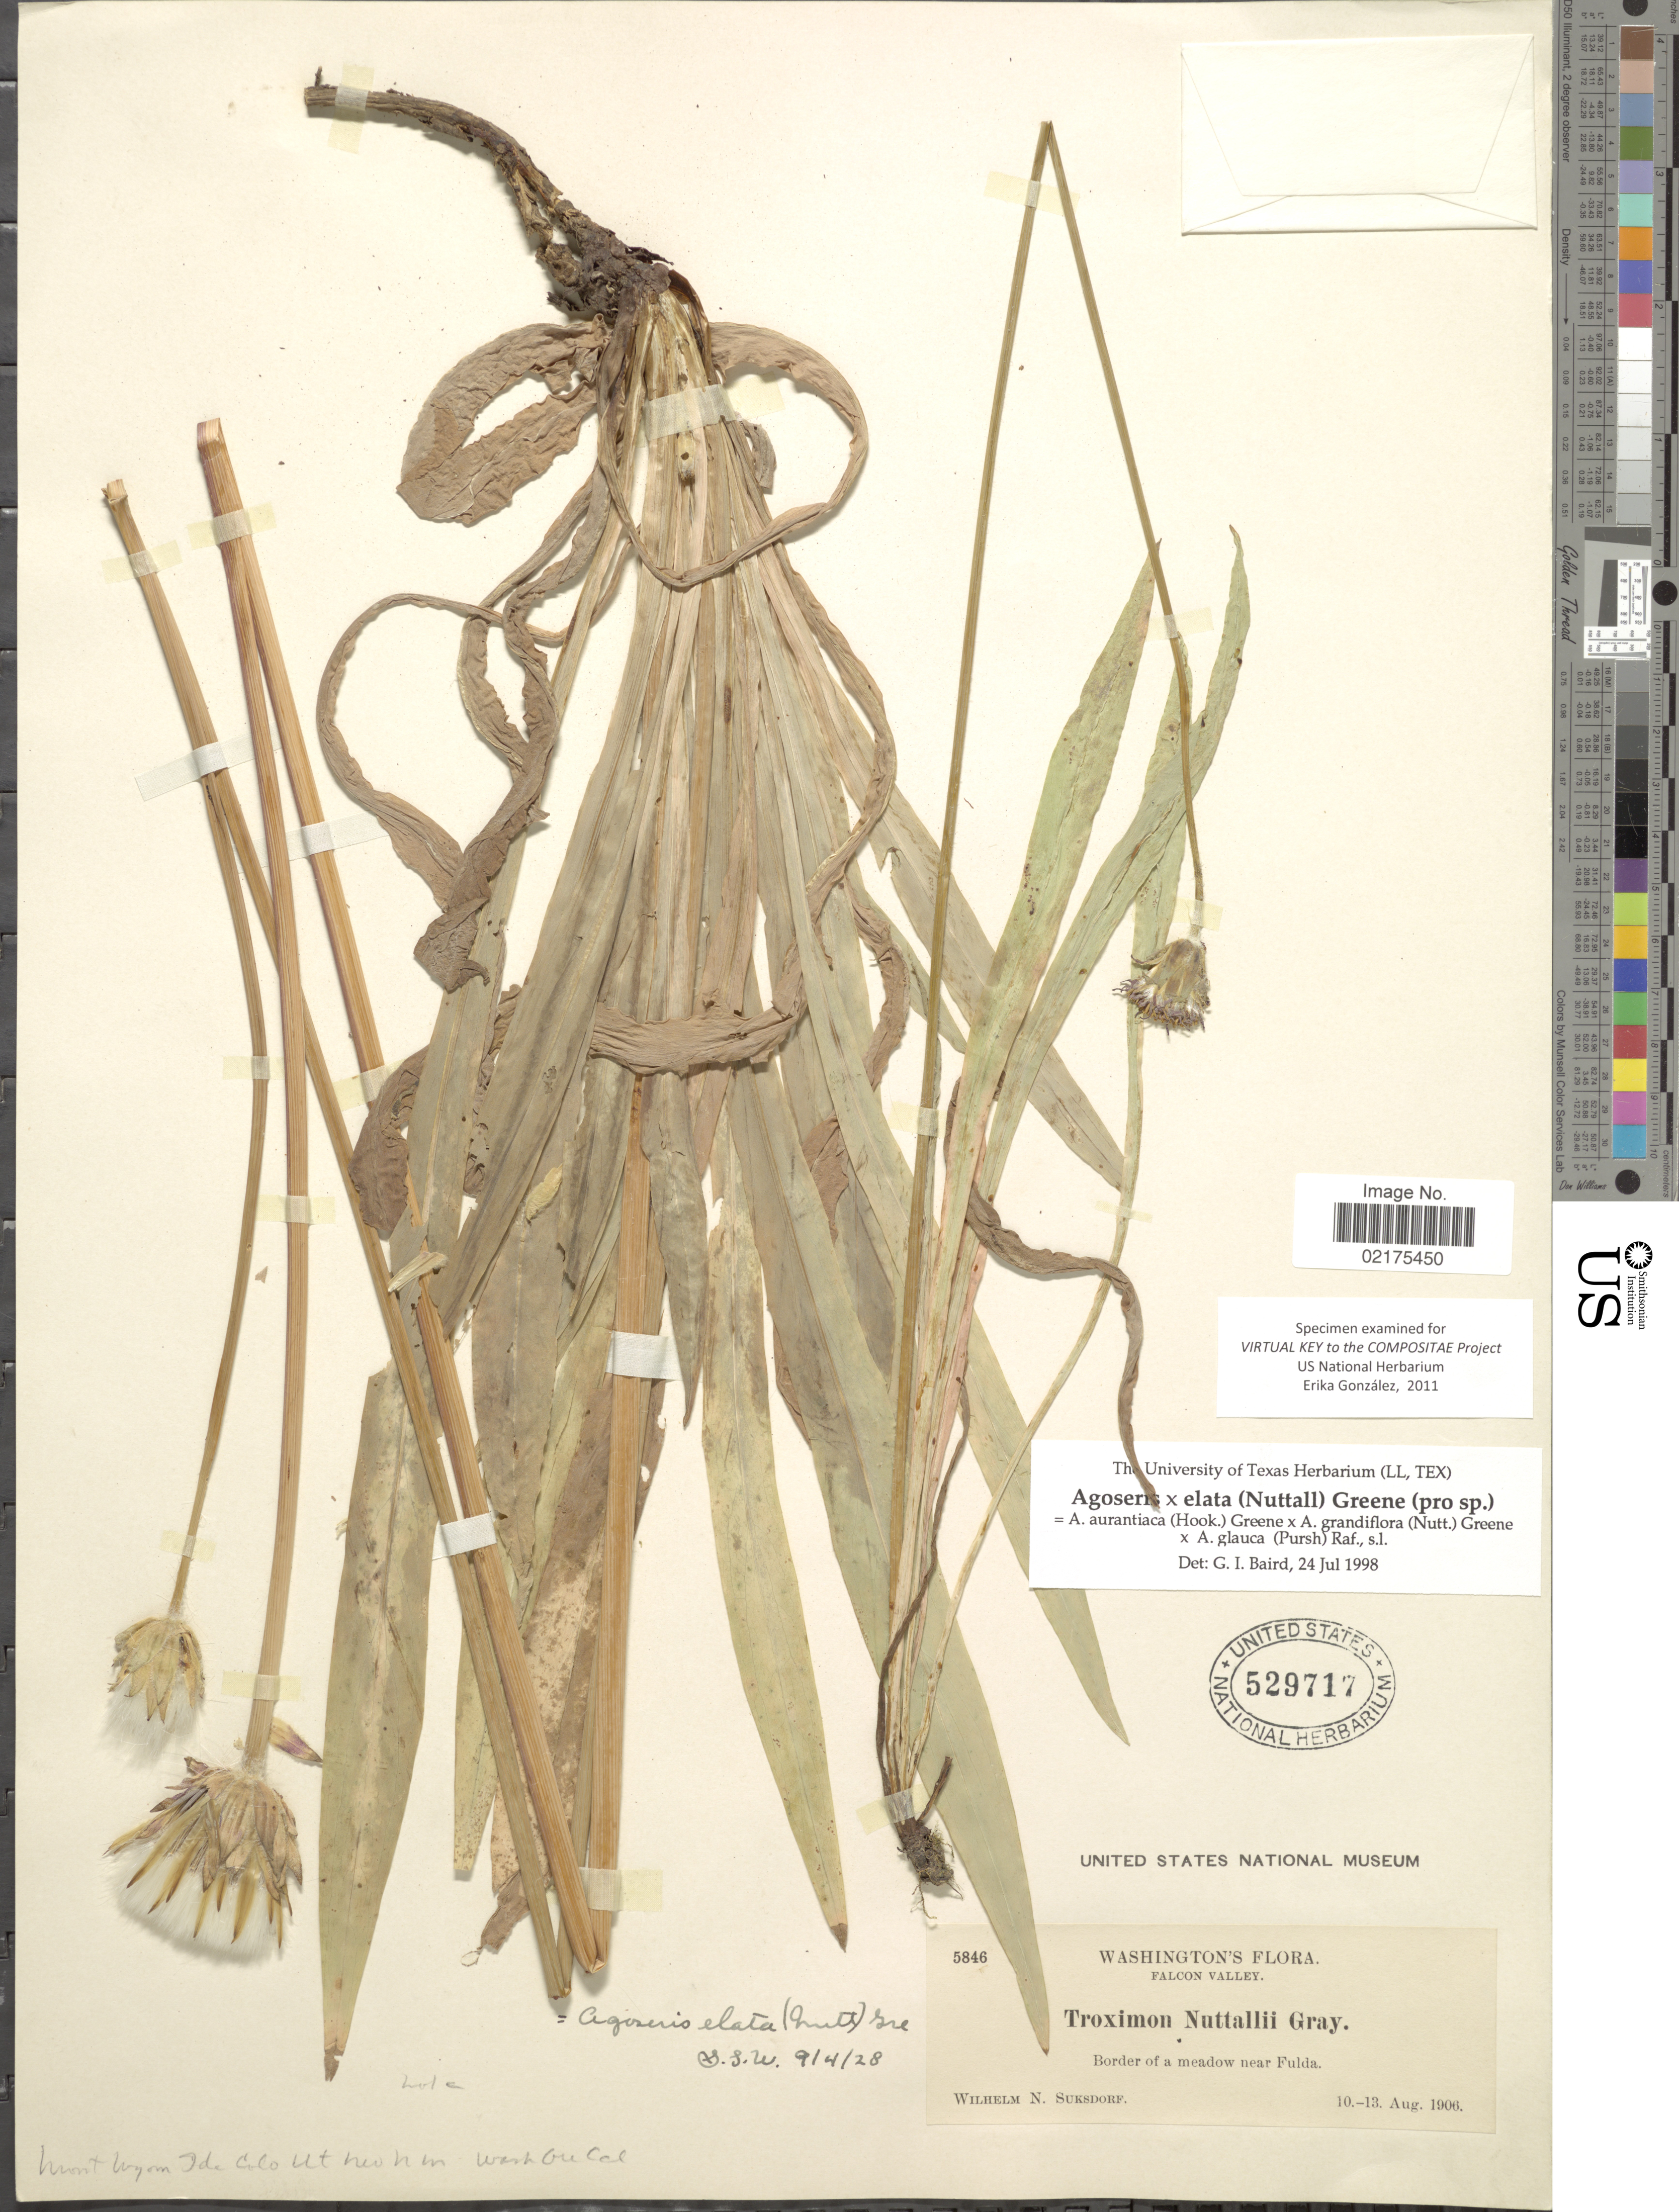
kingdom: Plantae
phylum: Tracheophyta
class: Magnoliopsida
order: Asterales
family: Asteraceae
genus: Agoseris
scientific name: Agoseris elata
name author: Greene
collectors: W. N. Suksdorf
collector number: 5846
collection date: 1906-08-10/1906-08-13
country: United States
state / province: Washington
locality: Falcon Valley, border of a meadow near Fulda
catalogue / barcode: US 529717